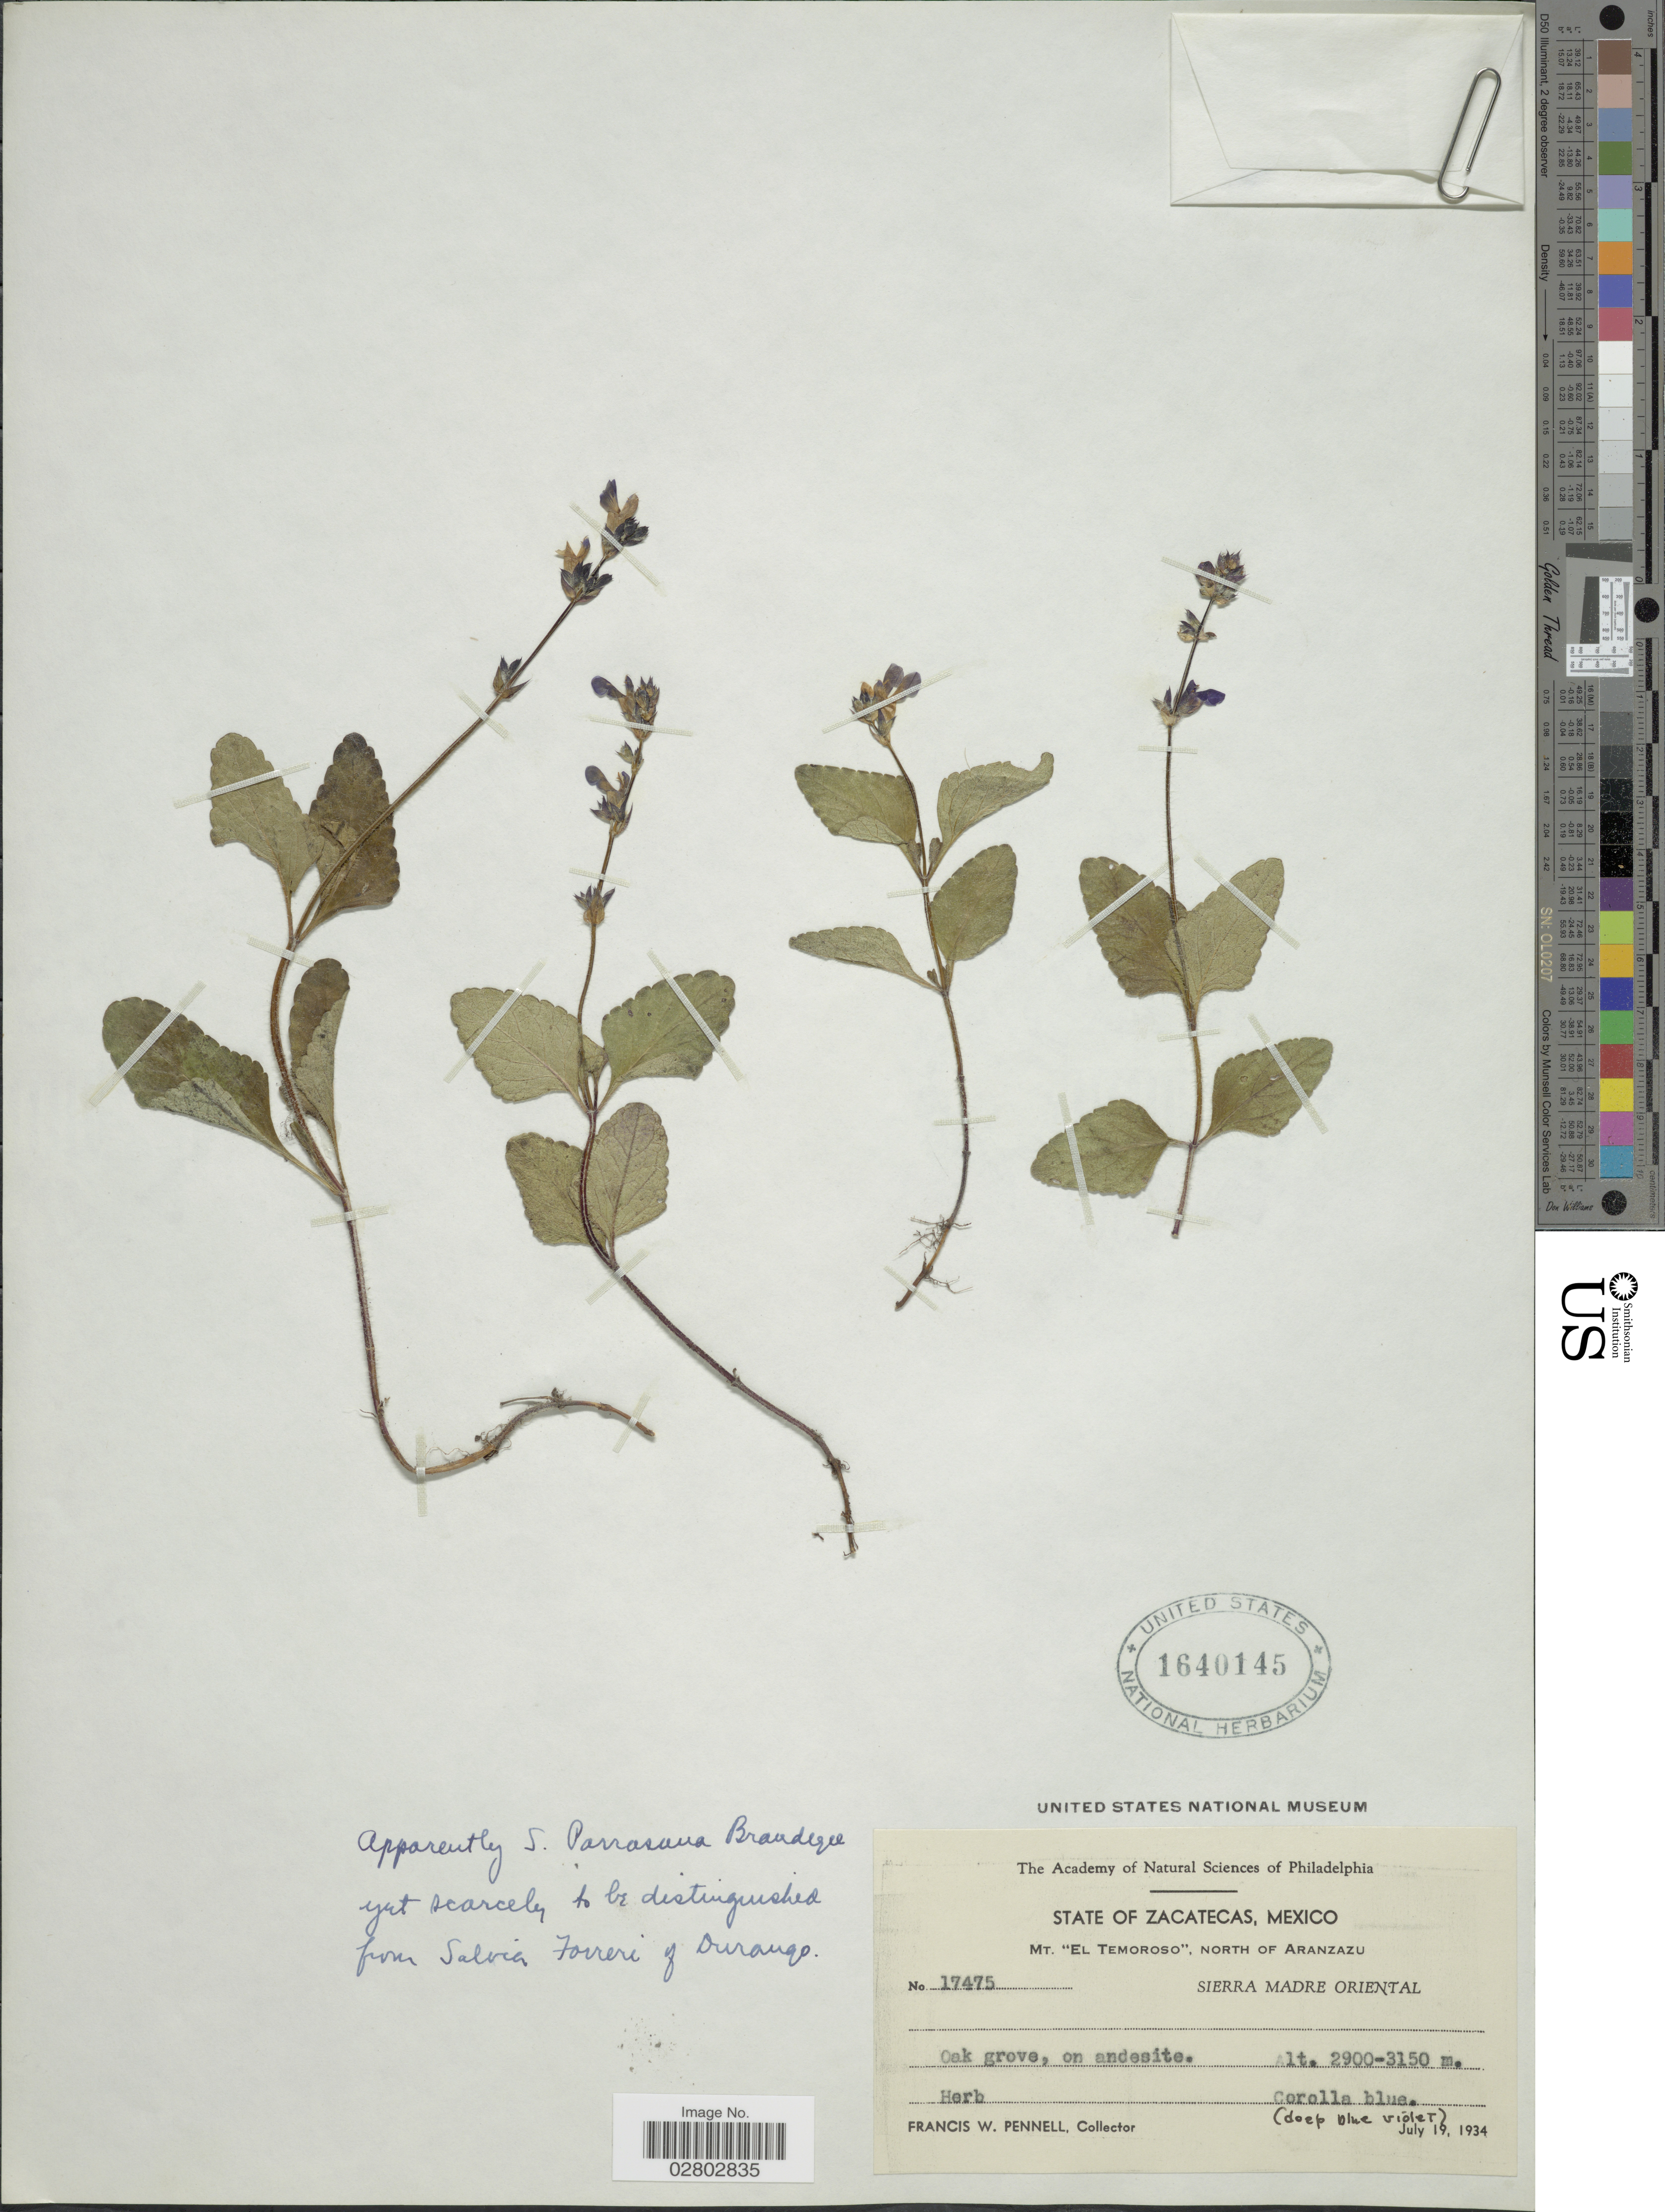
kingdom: Plantae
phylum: Tracheophyta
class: Magnoliopsida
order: Lamiales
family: Lamiaceae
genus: Salvia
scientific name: Salvia parrasana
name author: Brandegee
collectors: F. W. Pennell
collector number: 17475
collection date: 1934-07-19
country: Mexico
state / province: Zacatecas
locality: Mt. "El Temoroso" , North of Aranzazu, Sierra Madre Oriental.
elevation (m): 2900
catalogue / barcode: US 1640145